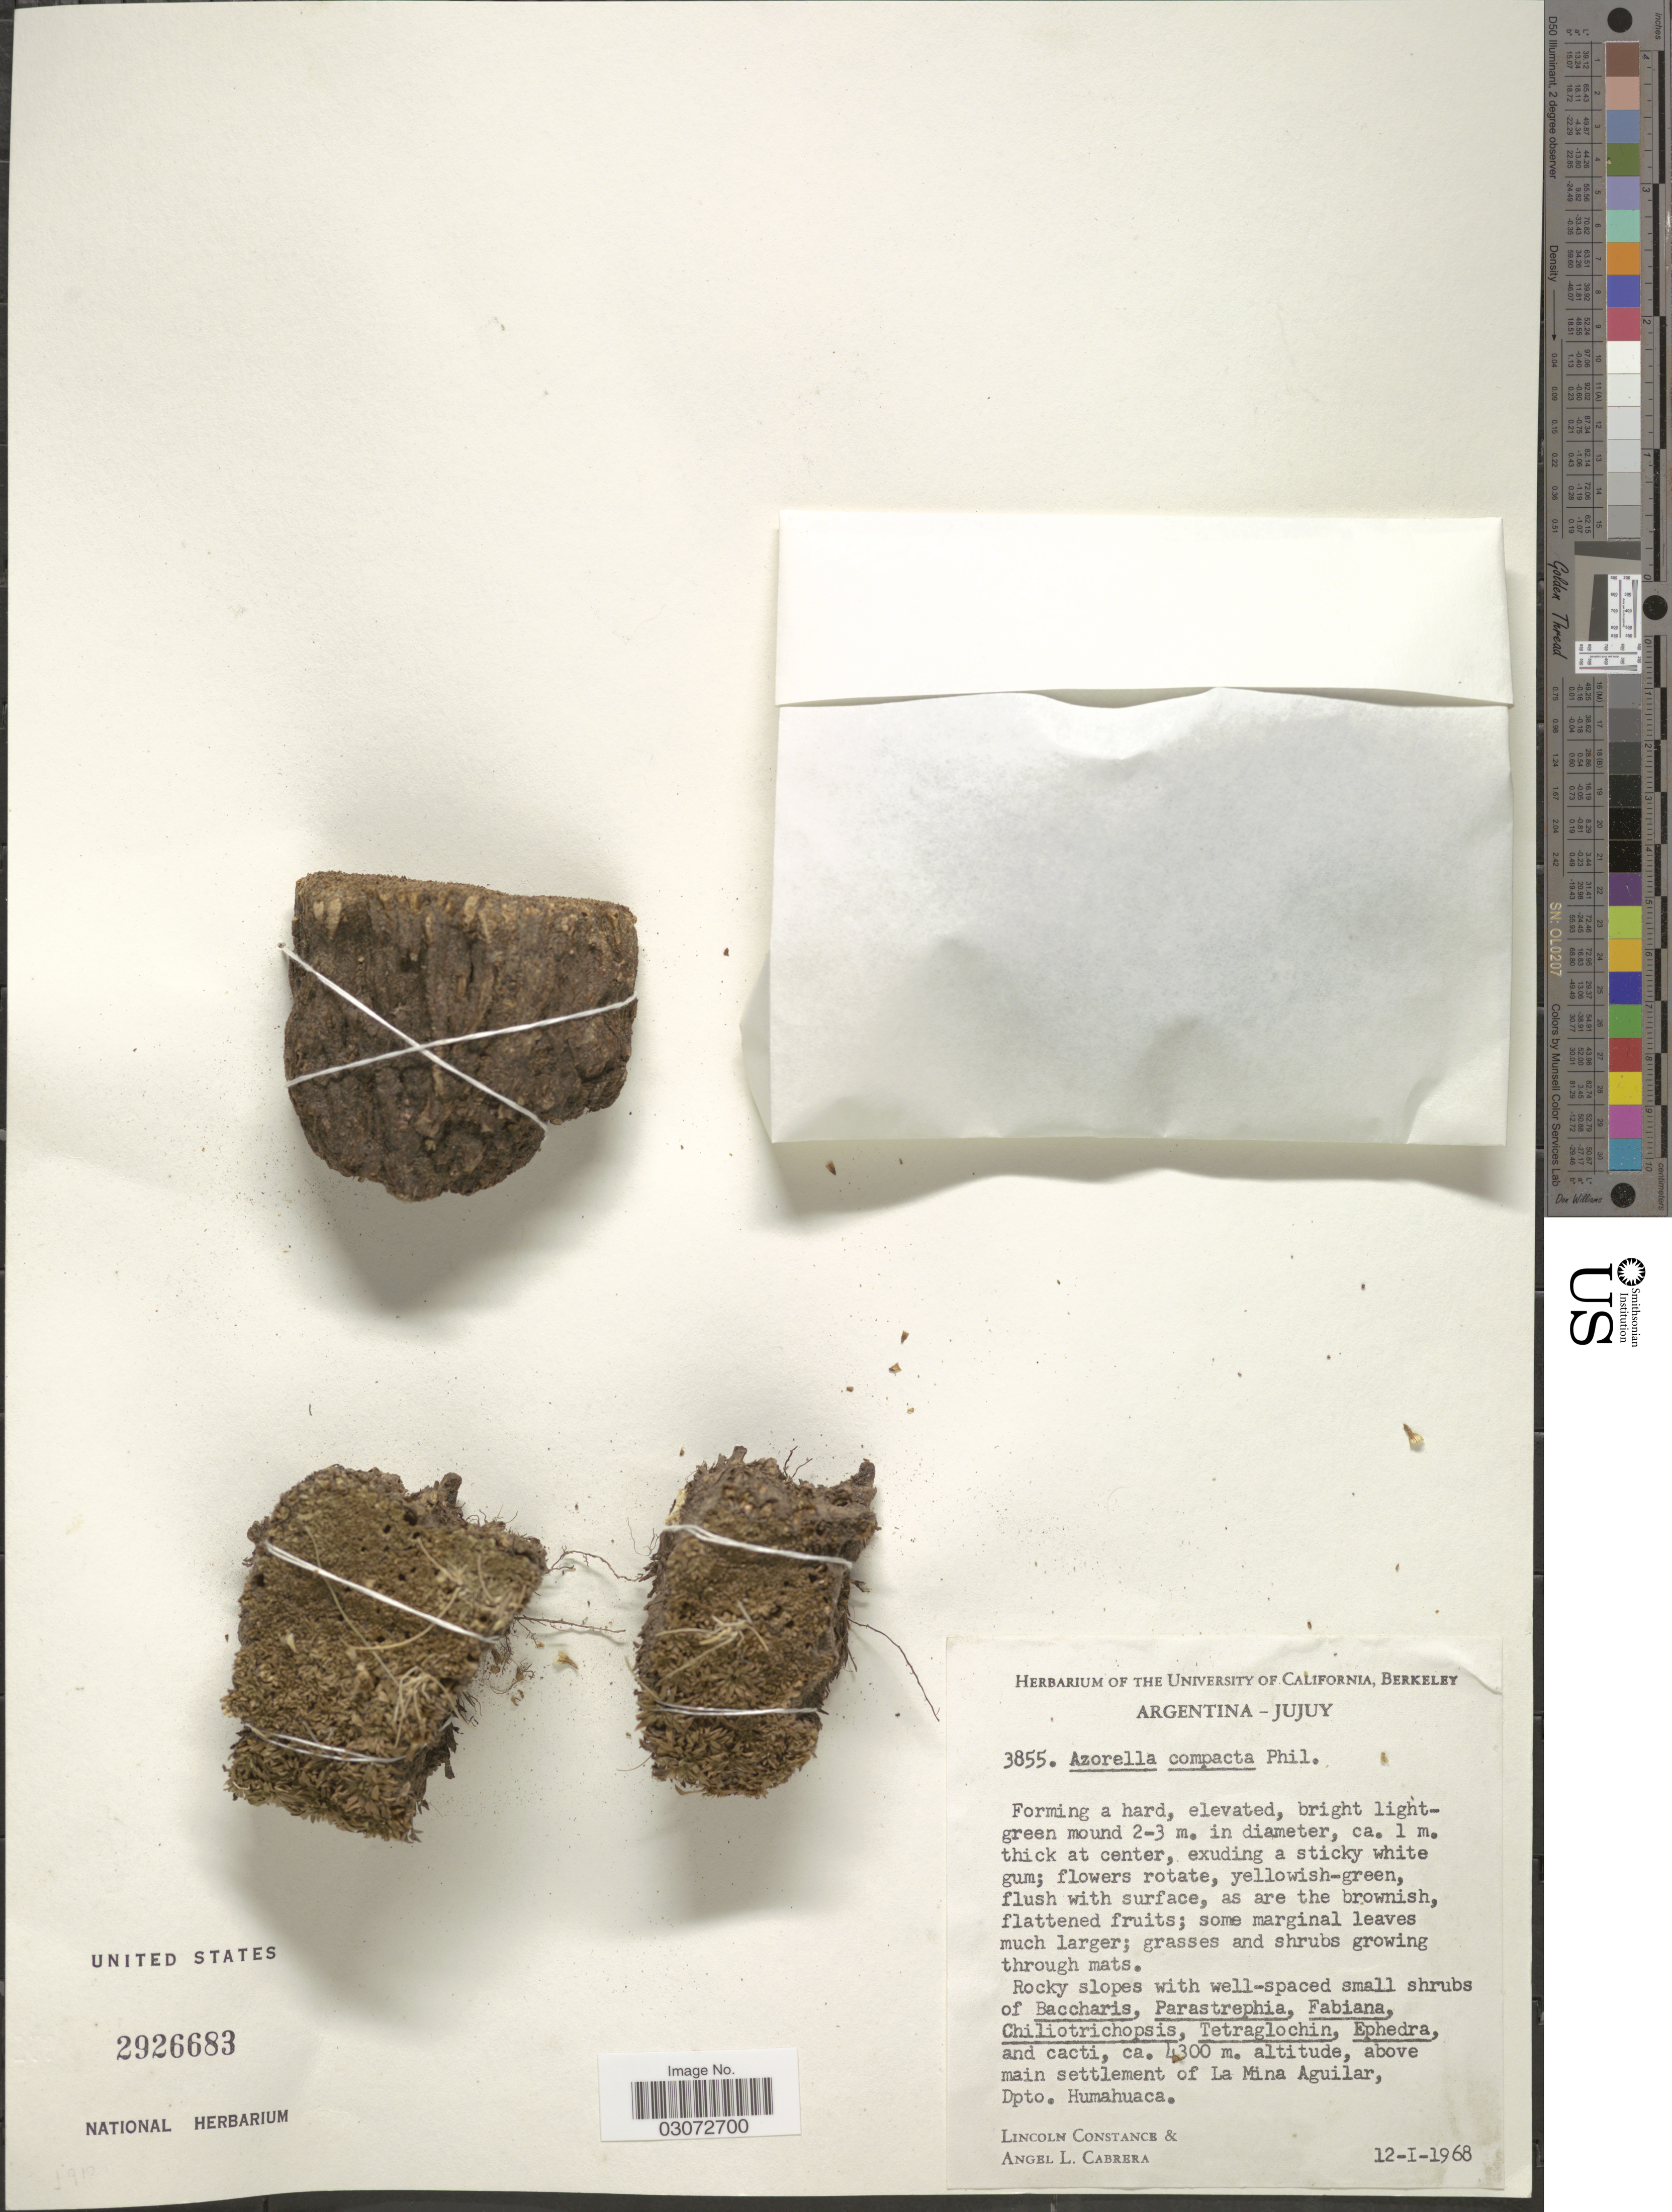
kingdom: Plantae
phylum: Tracheophyta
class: Magnoliopsida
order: Apiales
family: Apiaceae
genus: Azorella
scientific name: Azorella compacta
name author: Phil.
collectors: L. Constance & A. L. Cabrera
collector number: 3855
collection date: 1968-01-12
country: Argentina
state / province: Jujuy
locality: Above main settlement of La Mina Aguilar, Dpto. Humahuaca.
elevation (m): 4300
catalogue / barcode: US 2926683